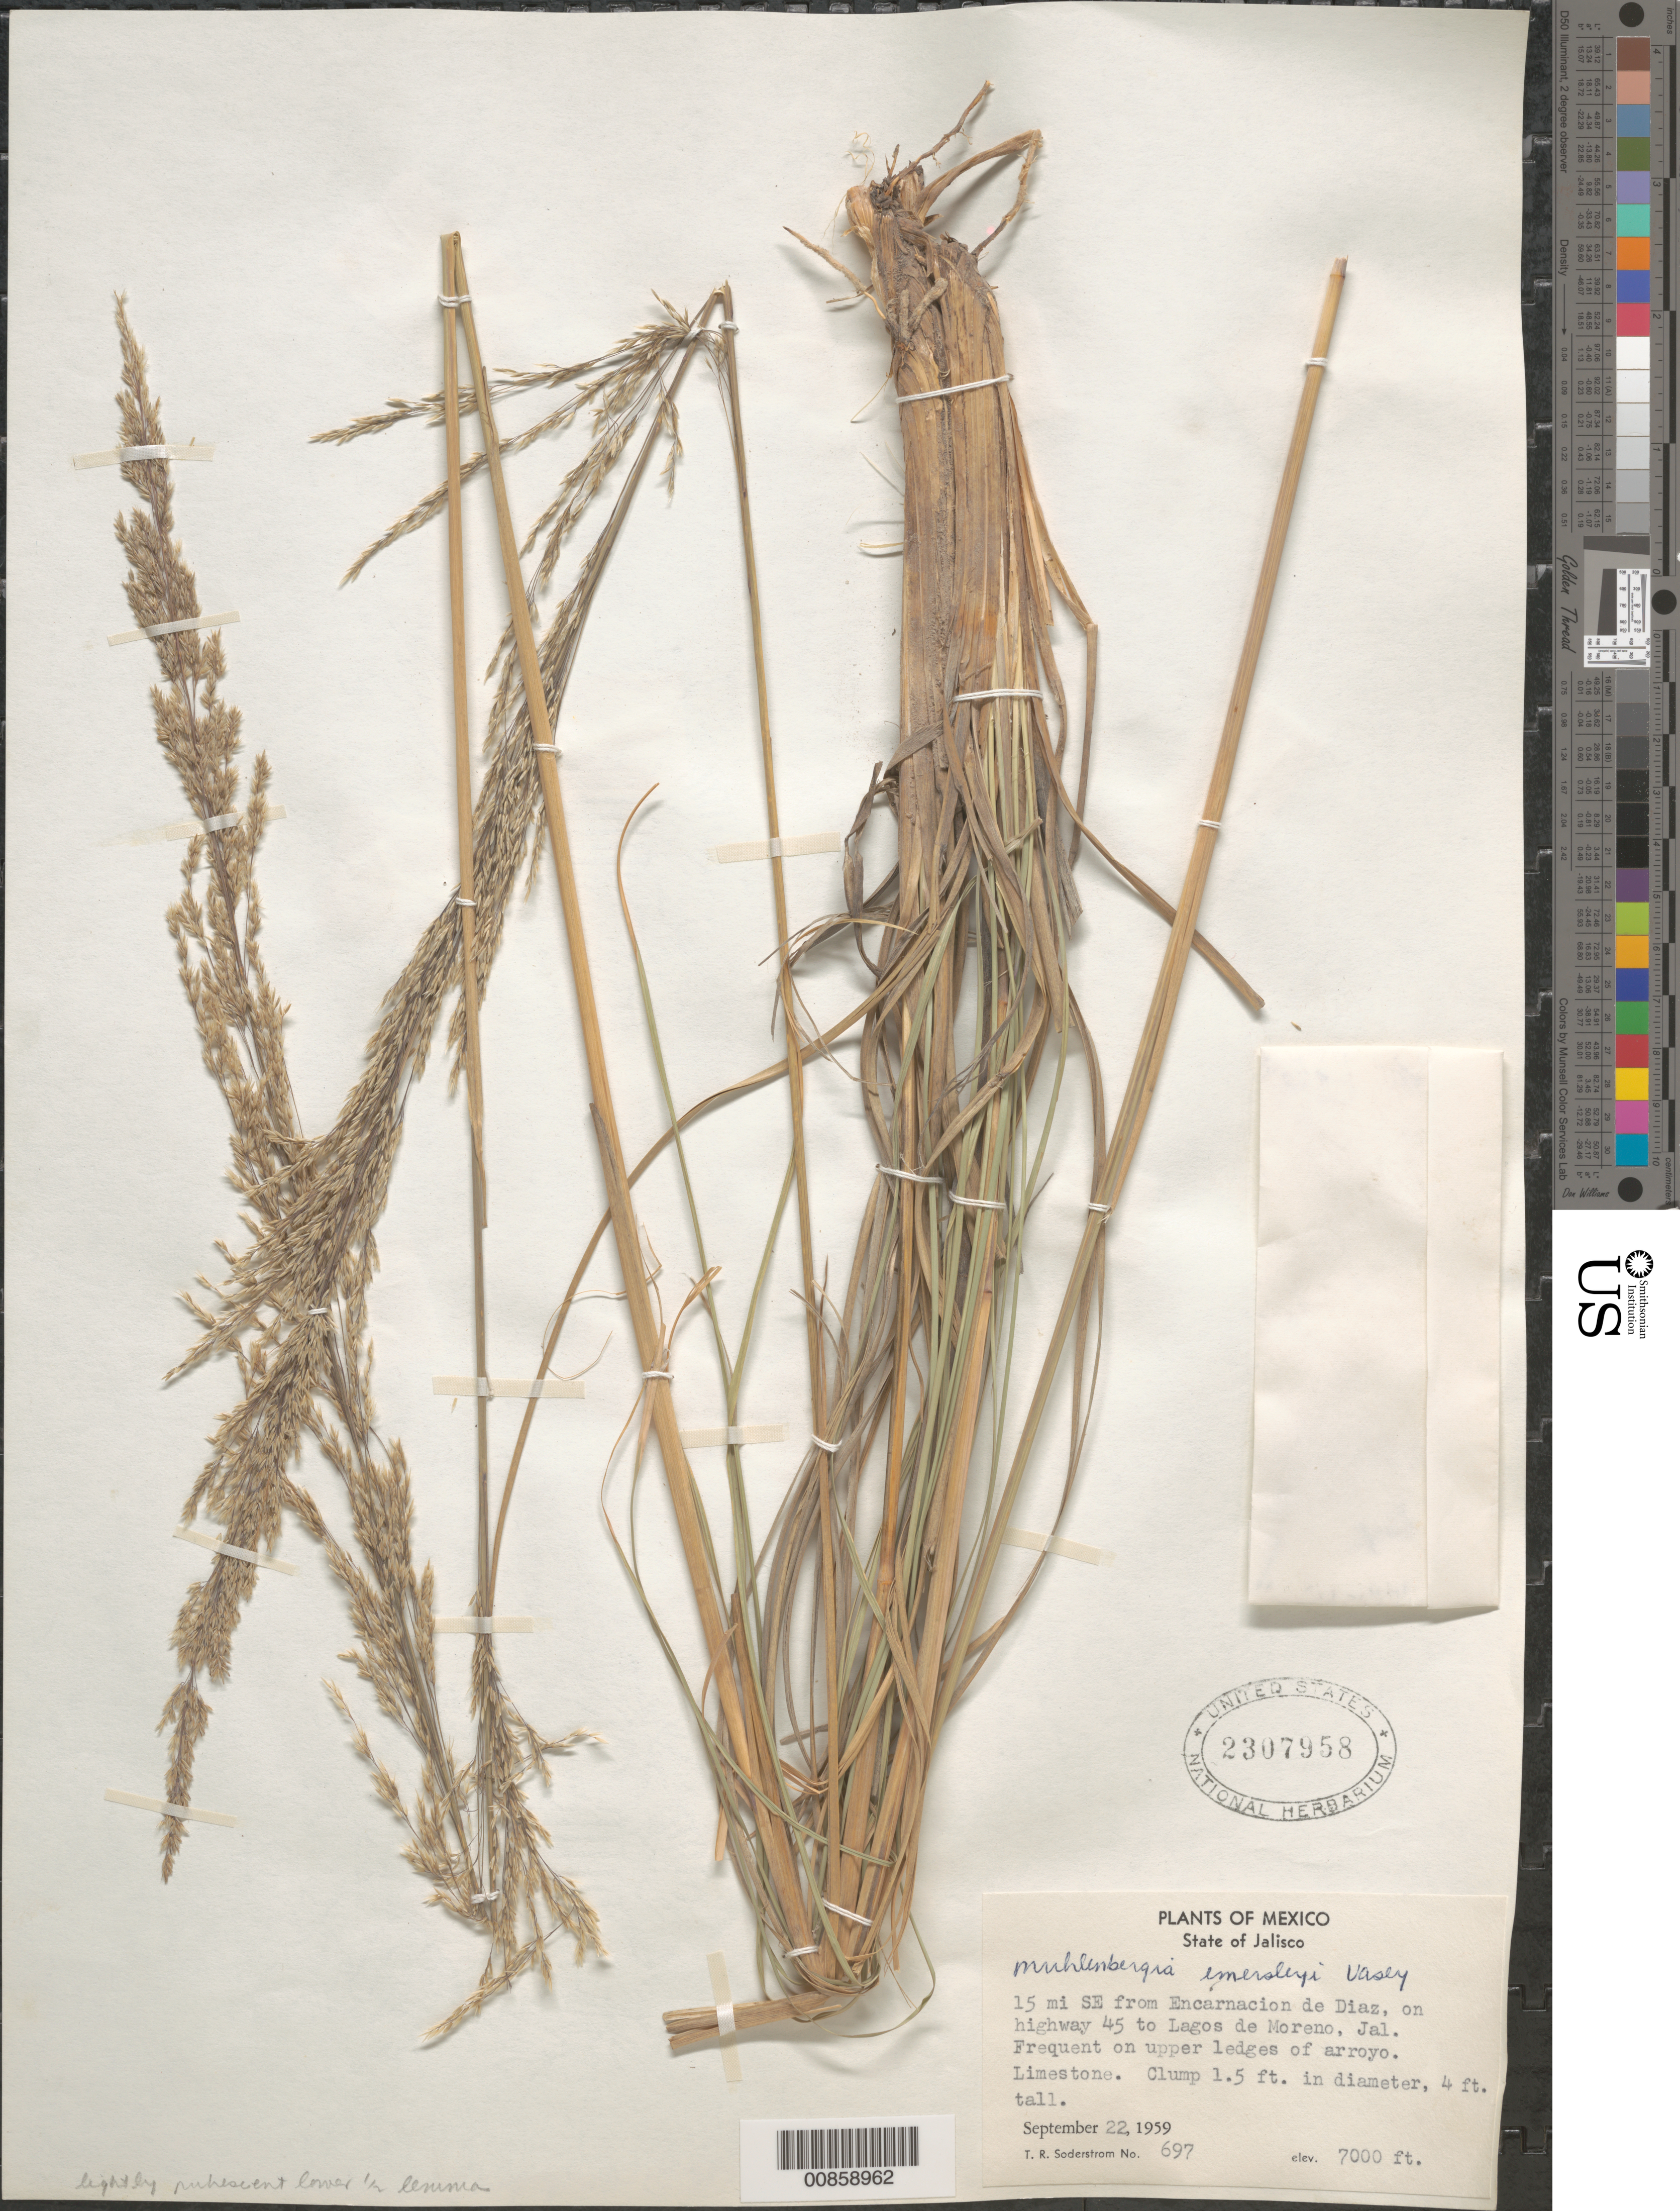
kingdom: Plantae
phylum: Tracheophyta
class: Liliopsida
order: Poales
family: Poaceae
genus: Muhlenbergia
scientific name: Muhlenbergia emersleyi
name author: Vasey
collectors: T. R. Soderstrom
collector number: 697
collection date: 1959-09-22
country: Mexico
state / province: Jalisco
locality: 15 mi SE from Encarnacion de Diaz, on highway 45 to Lagos de Moreno.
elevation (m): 2134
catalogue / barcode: US 2307958